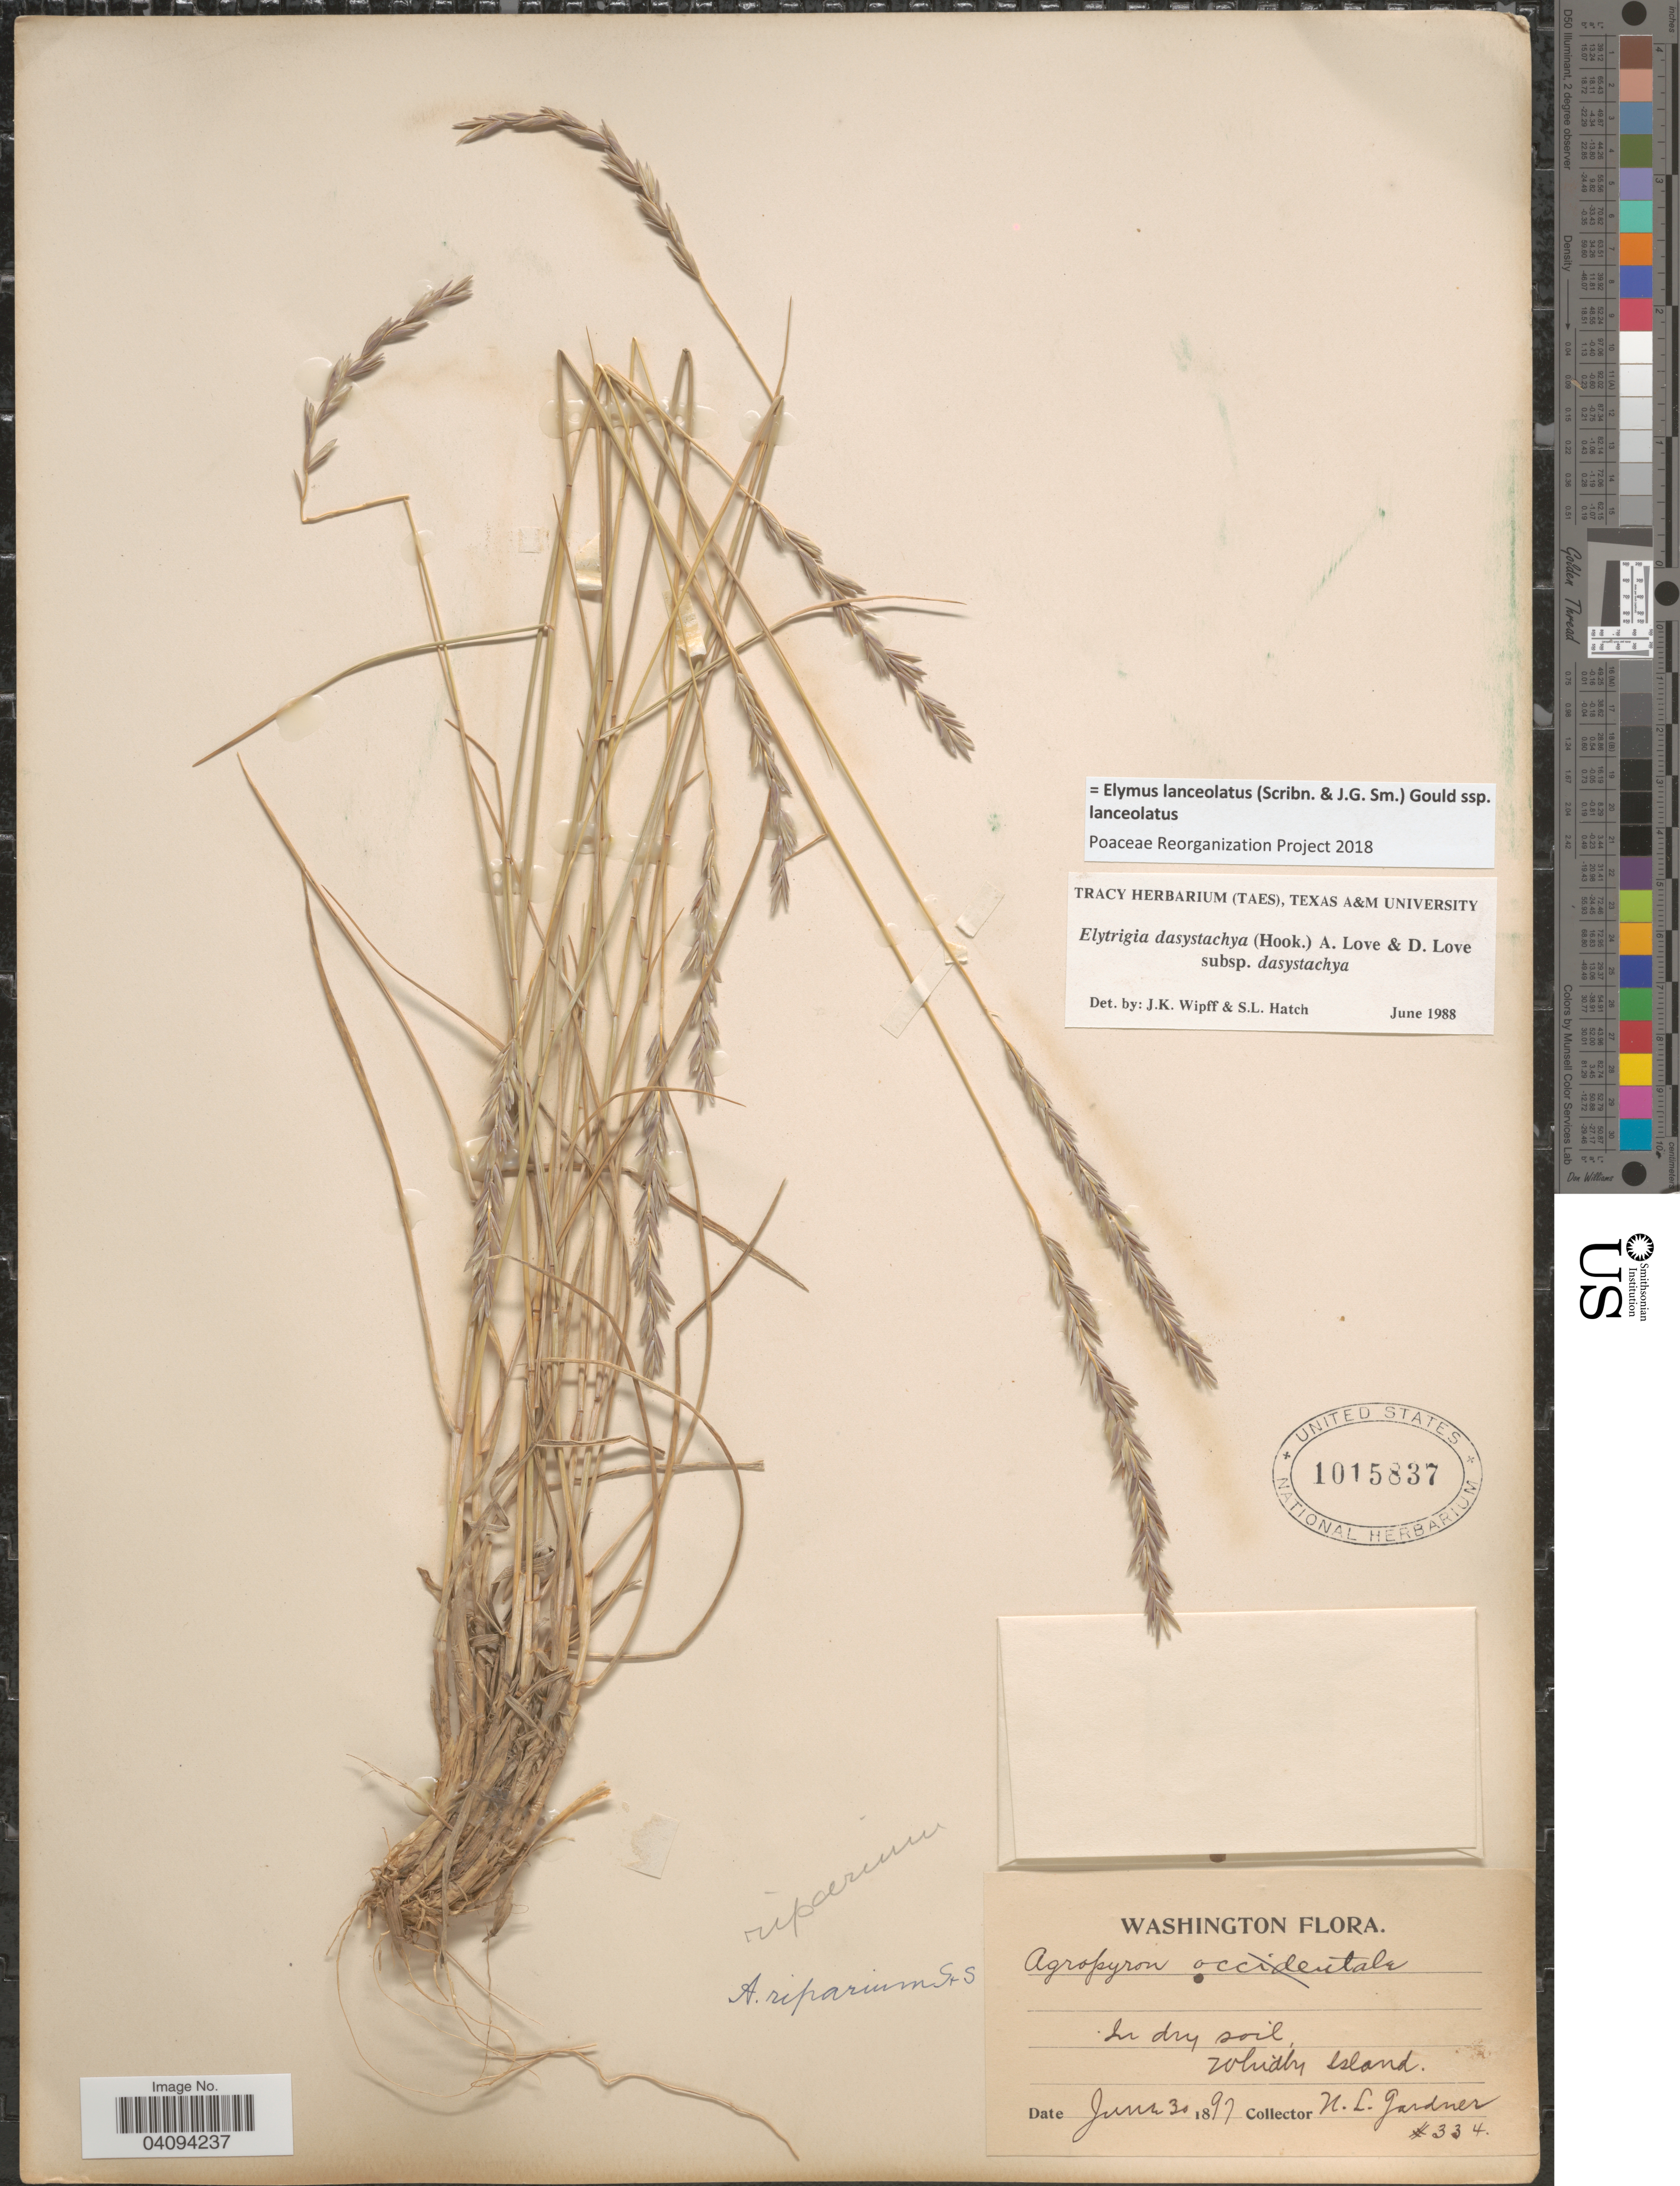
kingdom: Plantae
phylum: Tracheophyta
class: Liliopsida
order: Poales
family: Poaceae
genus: Elymus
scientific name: Elymus lanceolatus subsp. lanceolatus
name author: (Scribn. & J.G. Sm.) Gould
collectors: N. Gardner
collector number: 334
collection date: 1897-06-30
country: United States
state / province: Washington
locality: In dry soil. Whidby Island.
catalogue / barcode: US 1015837